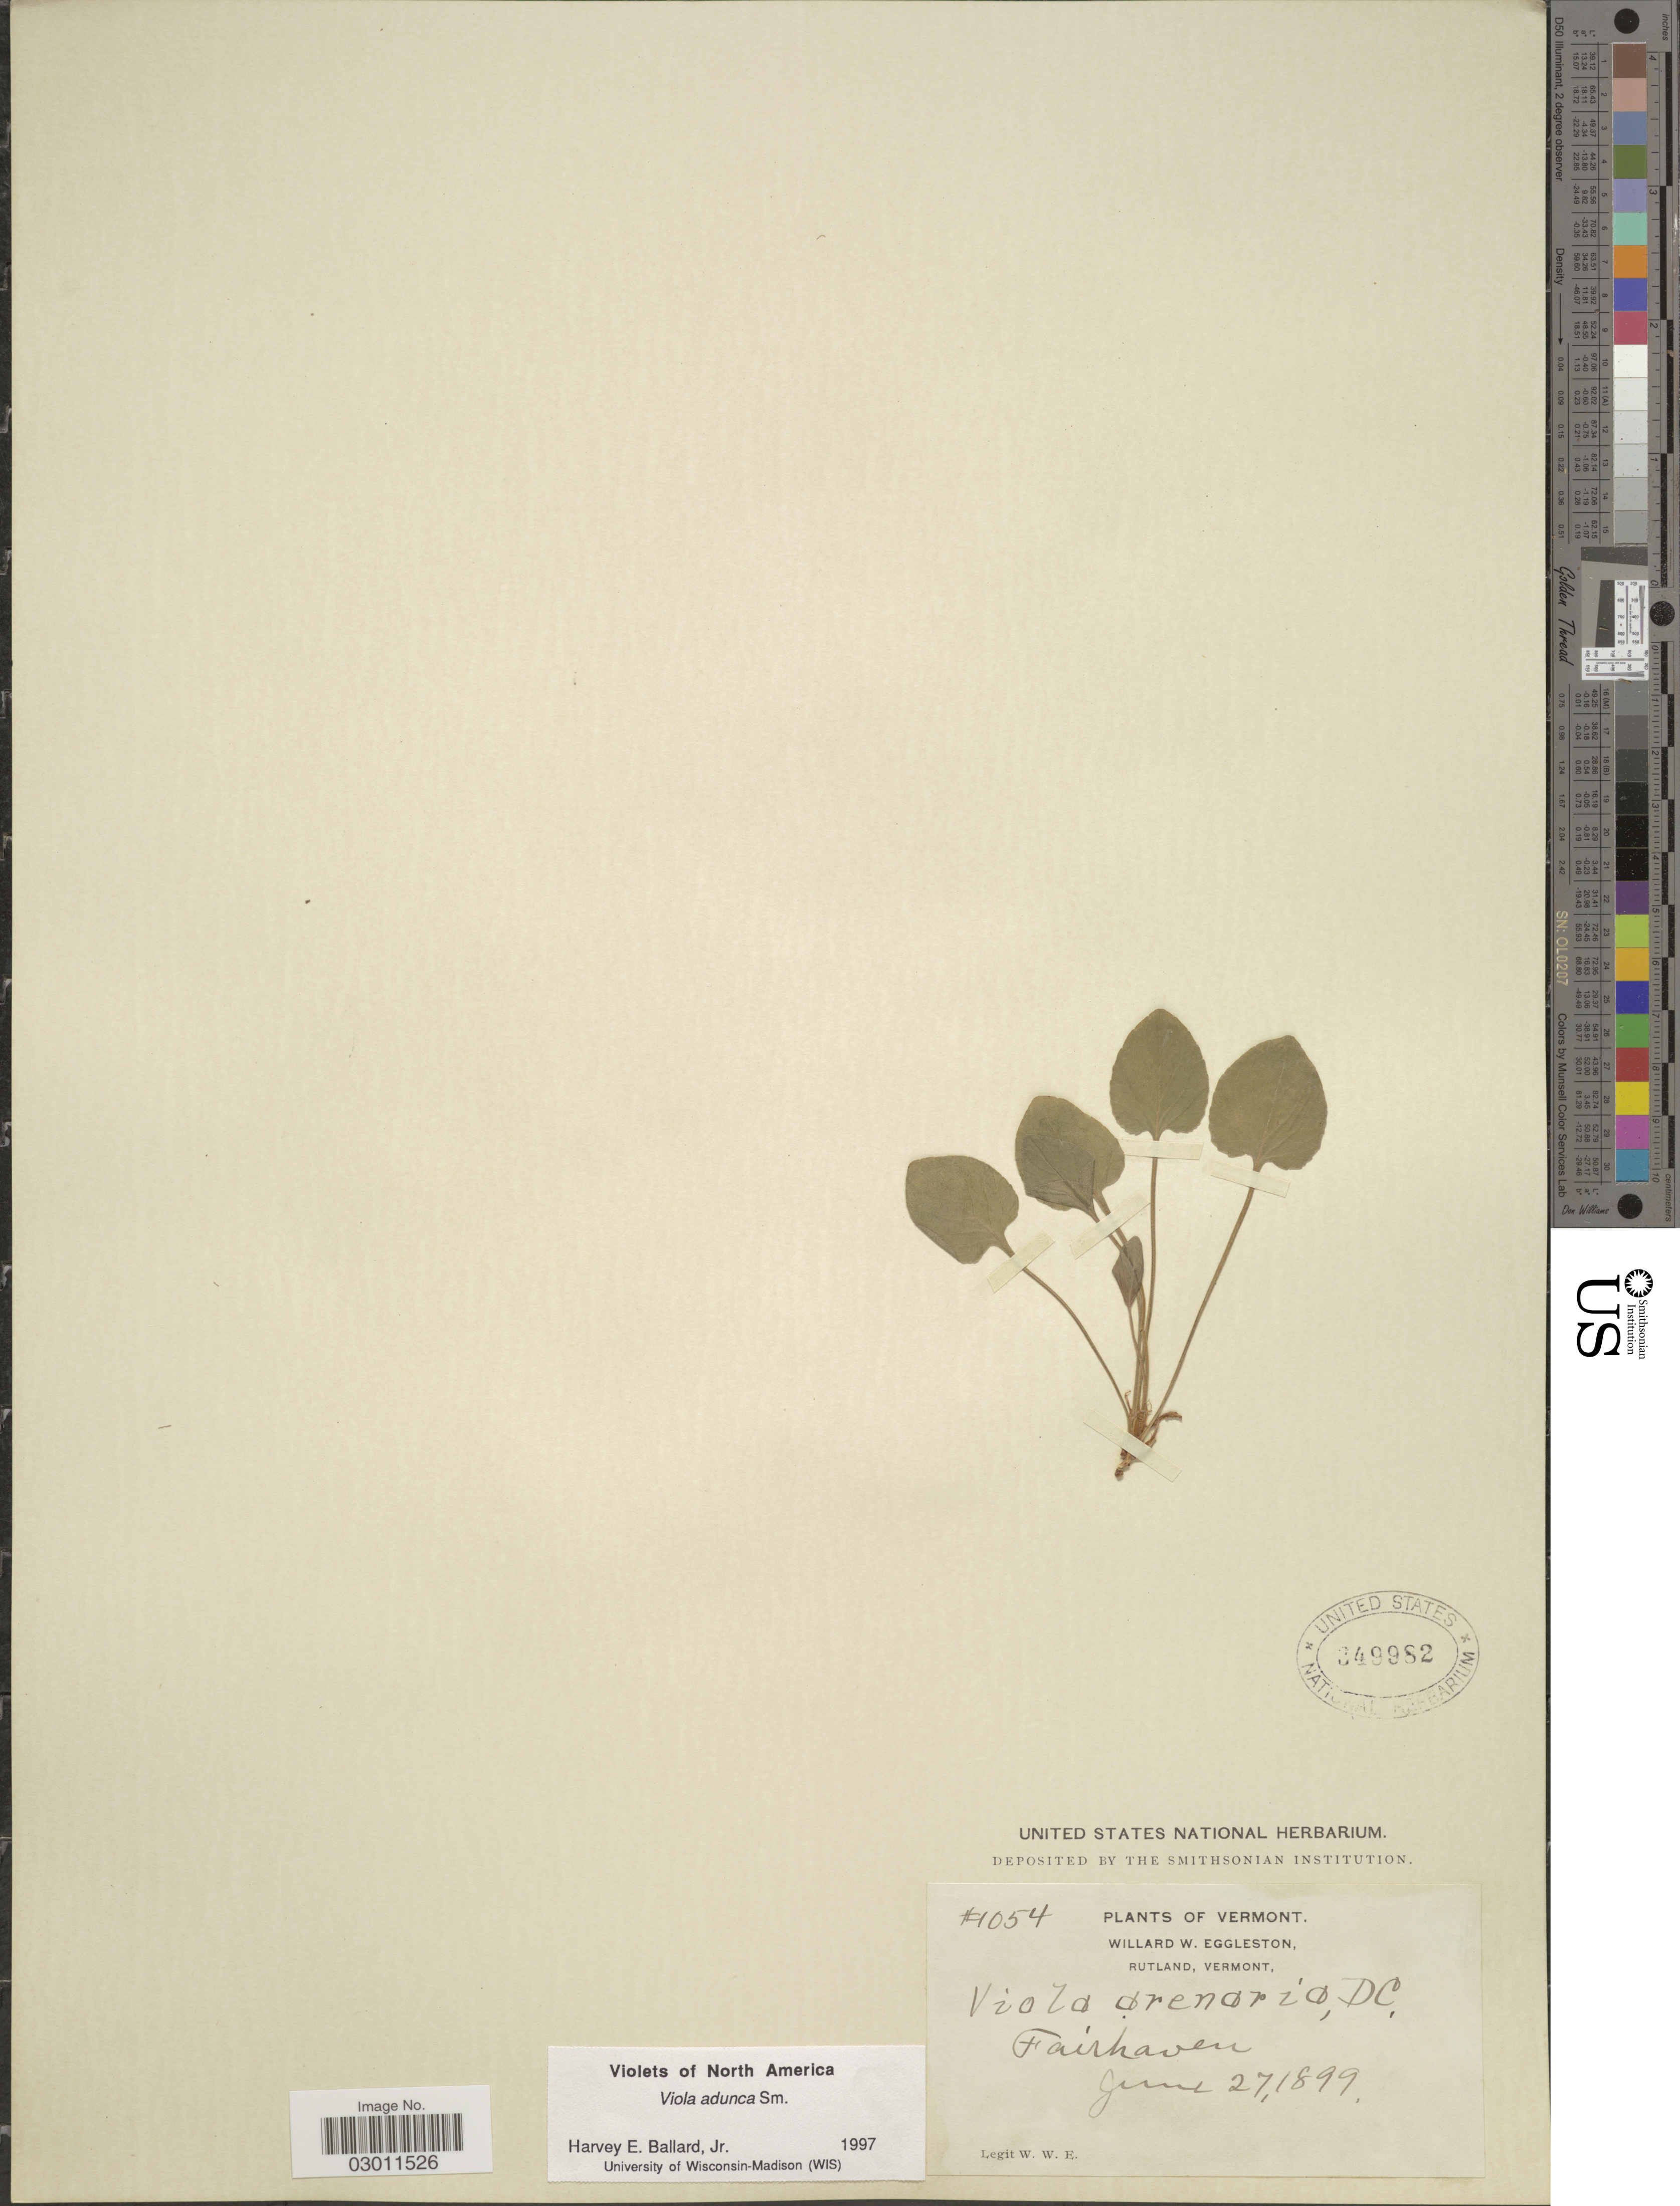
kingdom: Plantae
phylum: Tracheophyta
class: Magnoliopsida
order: Malpighiales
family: Violaceae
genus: Viola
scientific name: Viola adunca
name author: Sm.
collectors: W. W. Eggleston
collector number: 1054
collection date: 1899-06-27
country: United States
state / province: Vermont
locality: Rutland, Fairhaven.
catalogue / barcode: US 349982